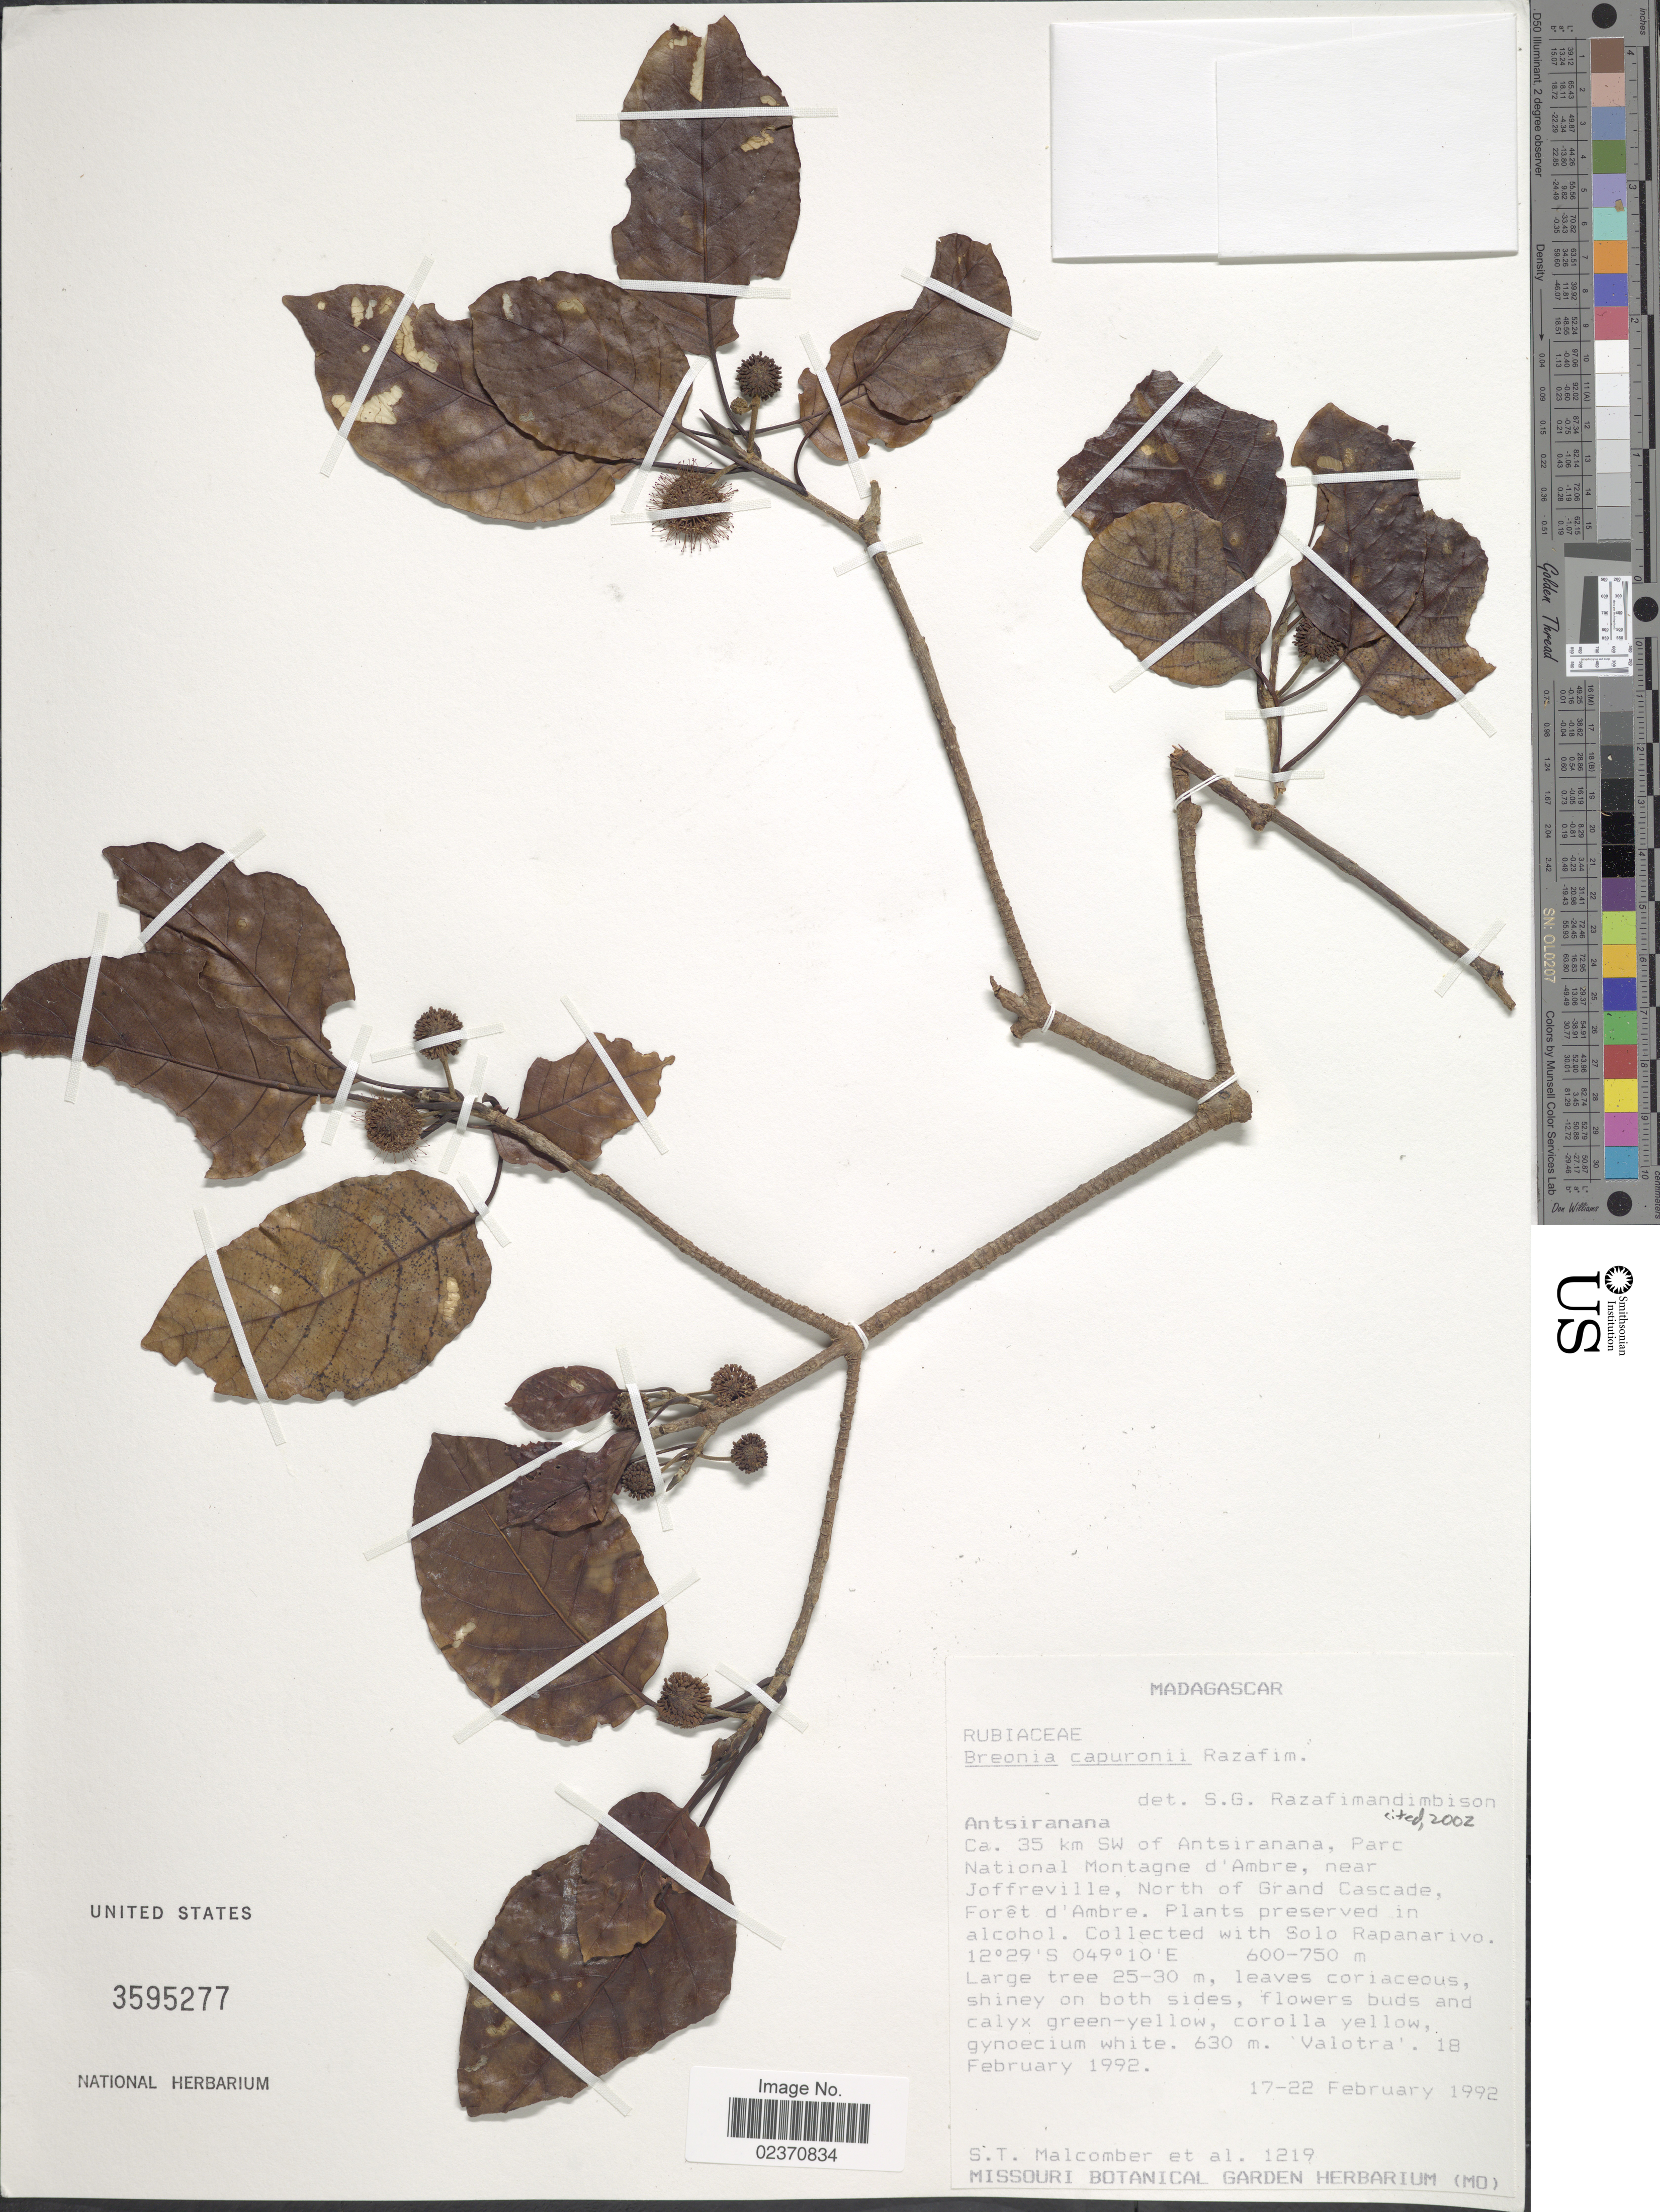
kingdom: Plantae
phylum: Tracheophyta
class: Magnoliopsida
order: Gentianales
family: Rubiaceae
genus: Breonia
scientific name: Breonia capuronii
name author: Razafim.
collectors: S. T. Malcomber & S. Rapanarivo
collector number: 1219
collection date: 1992-02-17/1992-02-22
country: Madagascar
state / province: Diana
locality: Ca. 35 km SW of Antsiranana, Parc National Montagne d'Ambre, near Joffreville, North of Grand Cascade, Foret d'Ambre.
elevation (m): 600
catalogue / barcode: US 3595277